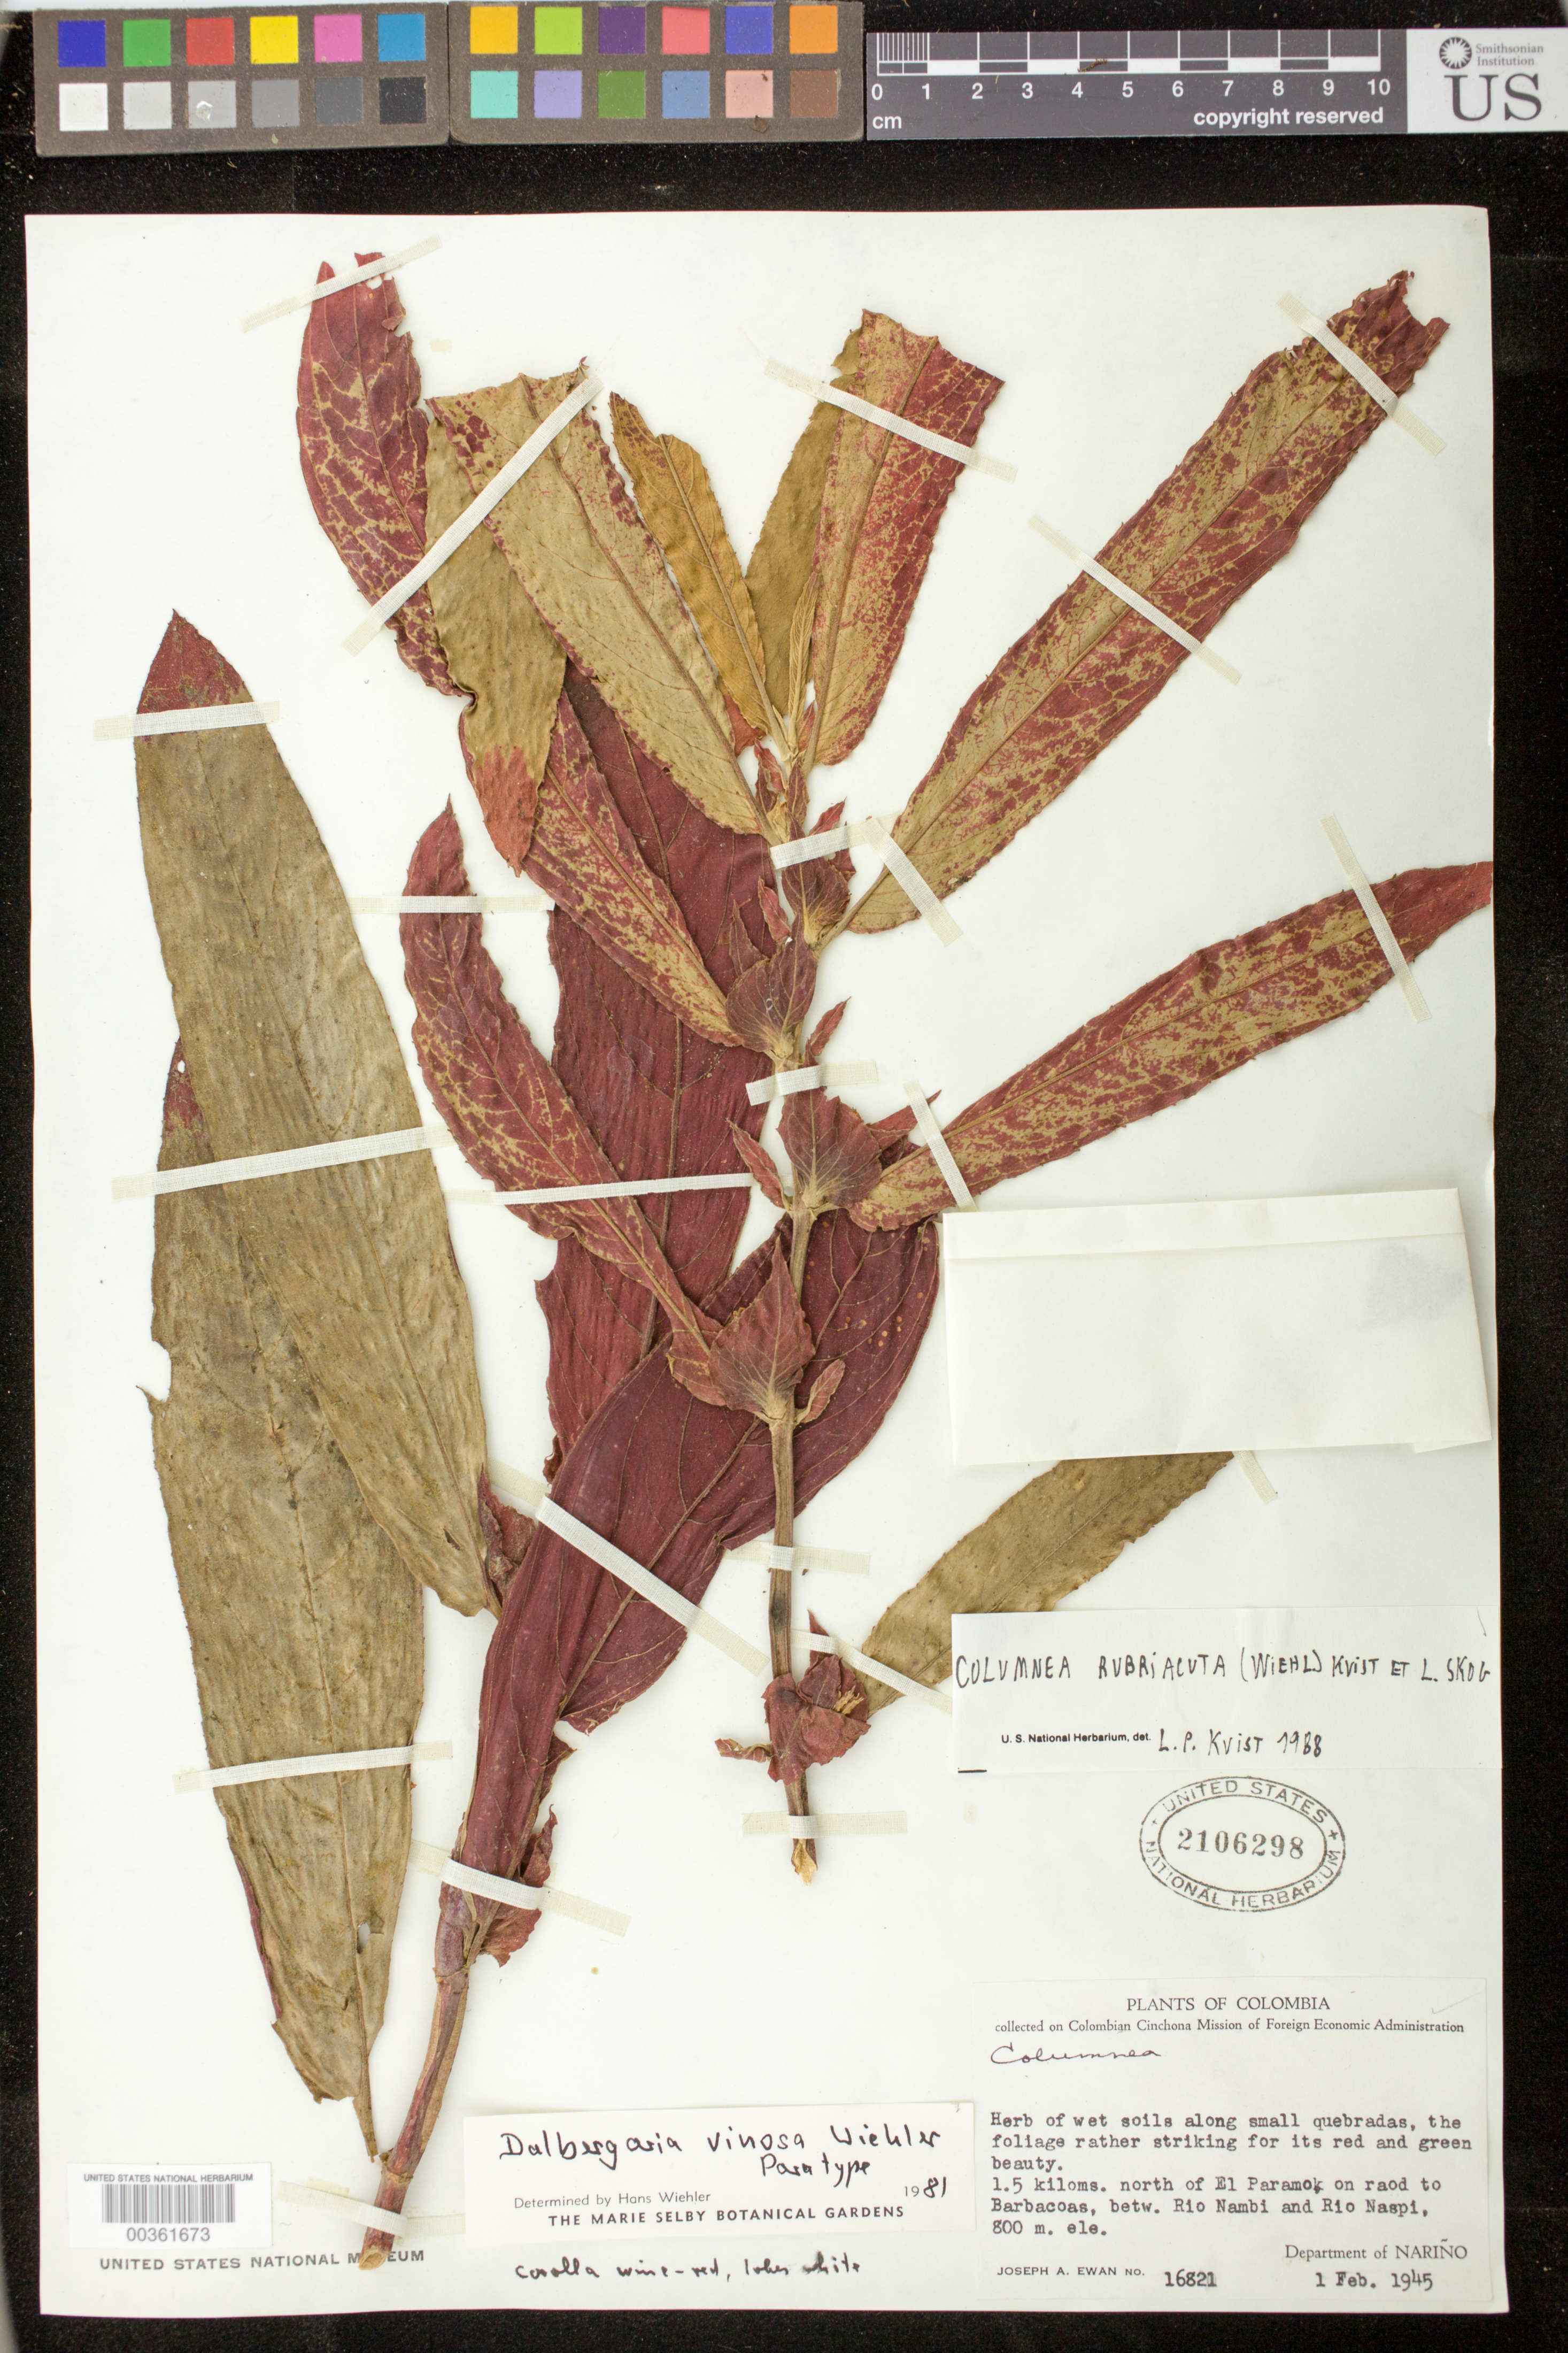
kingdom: Plantae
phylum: Tracheophyta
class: Magnoliopsida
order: Lamiales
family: Gesneriaceae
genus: Columnea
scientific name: Columnea rubriacuta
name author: (Wiehler) L.P. Kvist & L.E. Skog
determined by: Skog, Laurence E.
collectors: J. A. Ewan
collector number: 16821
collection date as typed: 01 Feb 1945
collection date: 1945-02-01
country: Colombia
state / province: Nariño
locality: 1.5 km north of El Paramo, on road to Barbacoas, betw. Rio Nambi and Rio Naspi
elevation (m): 800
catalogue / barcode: US 2106298